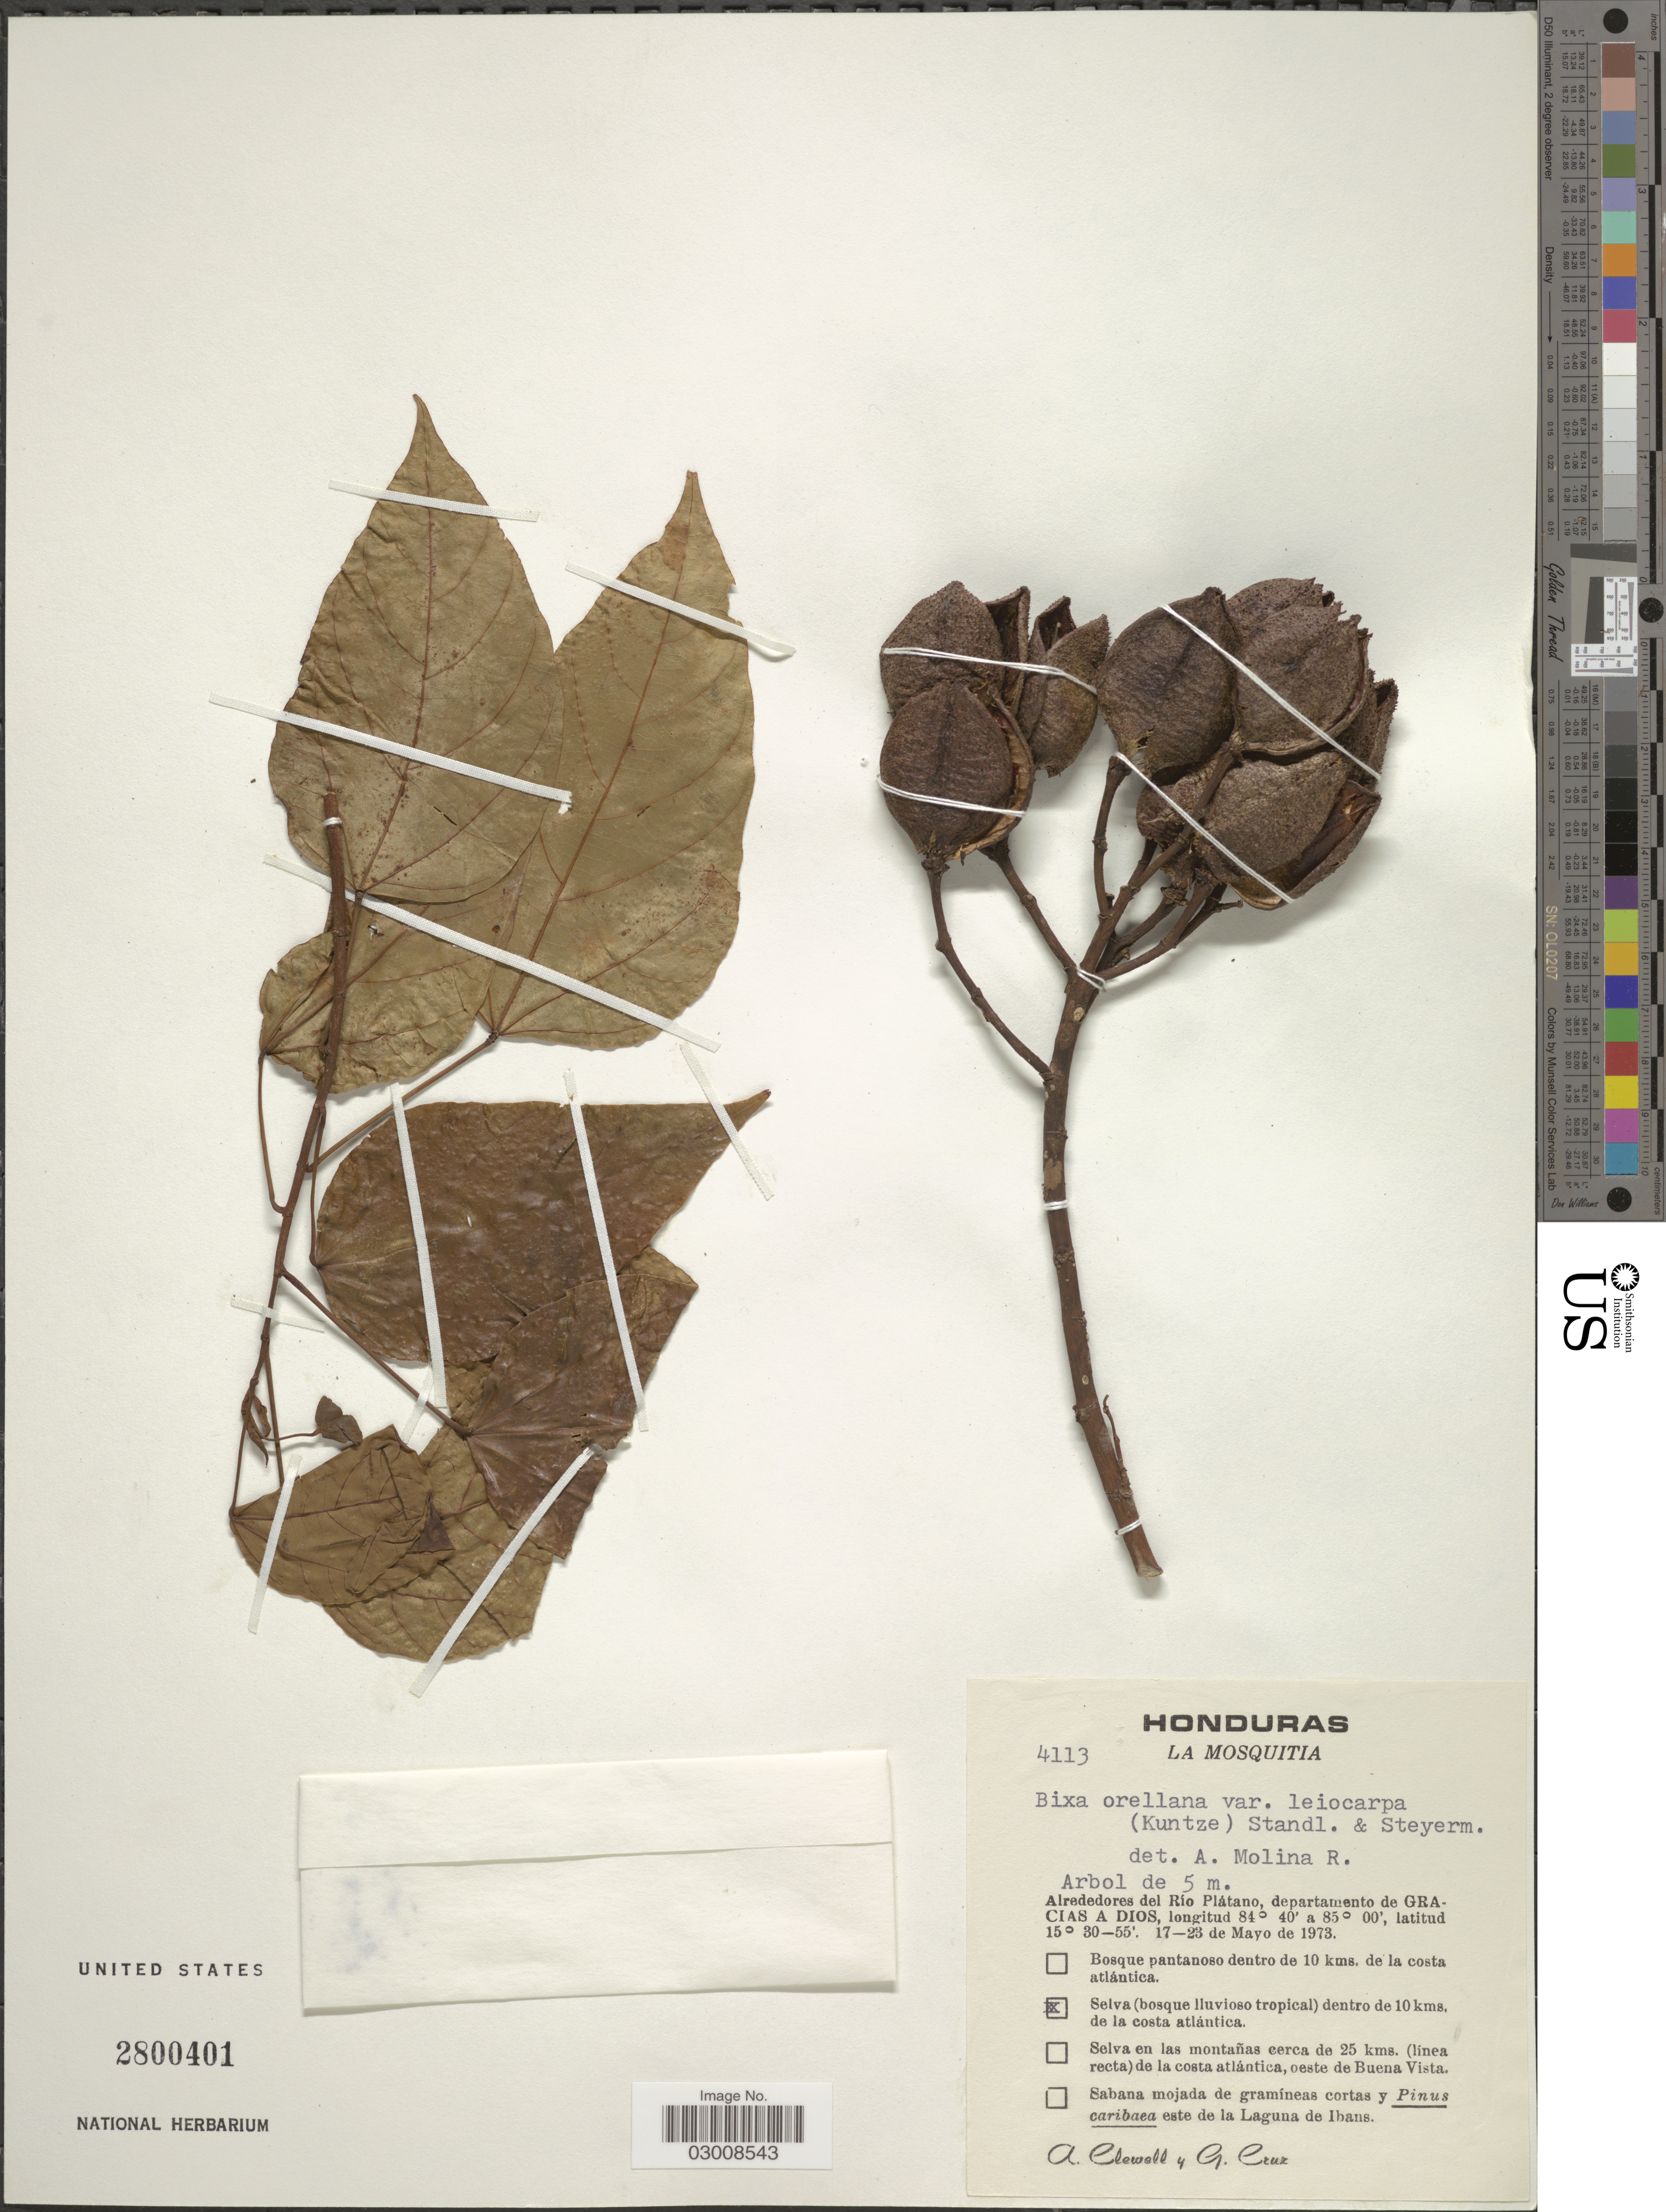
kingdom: Plantae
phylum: Tracheophyta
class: Magnoliopsida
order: Malvales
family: Bixaceae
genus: Bixa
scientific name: Bixa orellana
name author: L.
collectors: A. Clewell & G. Cruz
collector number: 4113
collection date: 1973-05-17/1973-05-23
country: Honduras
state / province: Gracias de Dios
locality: La Mosquitia, Alrededores del Río Plátano, departamento de Gracias a Dios, Selva (bosque lluvioso tropical) dentro de 10 kms. de la costa atlántica.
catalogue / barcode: US 2800401